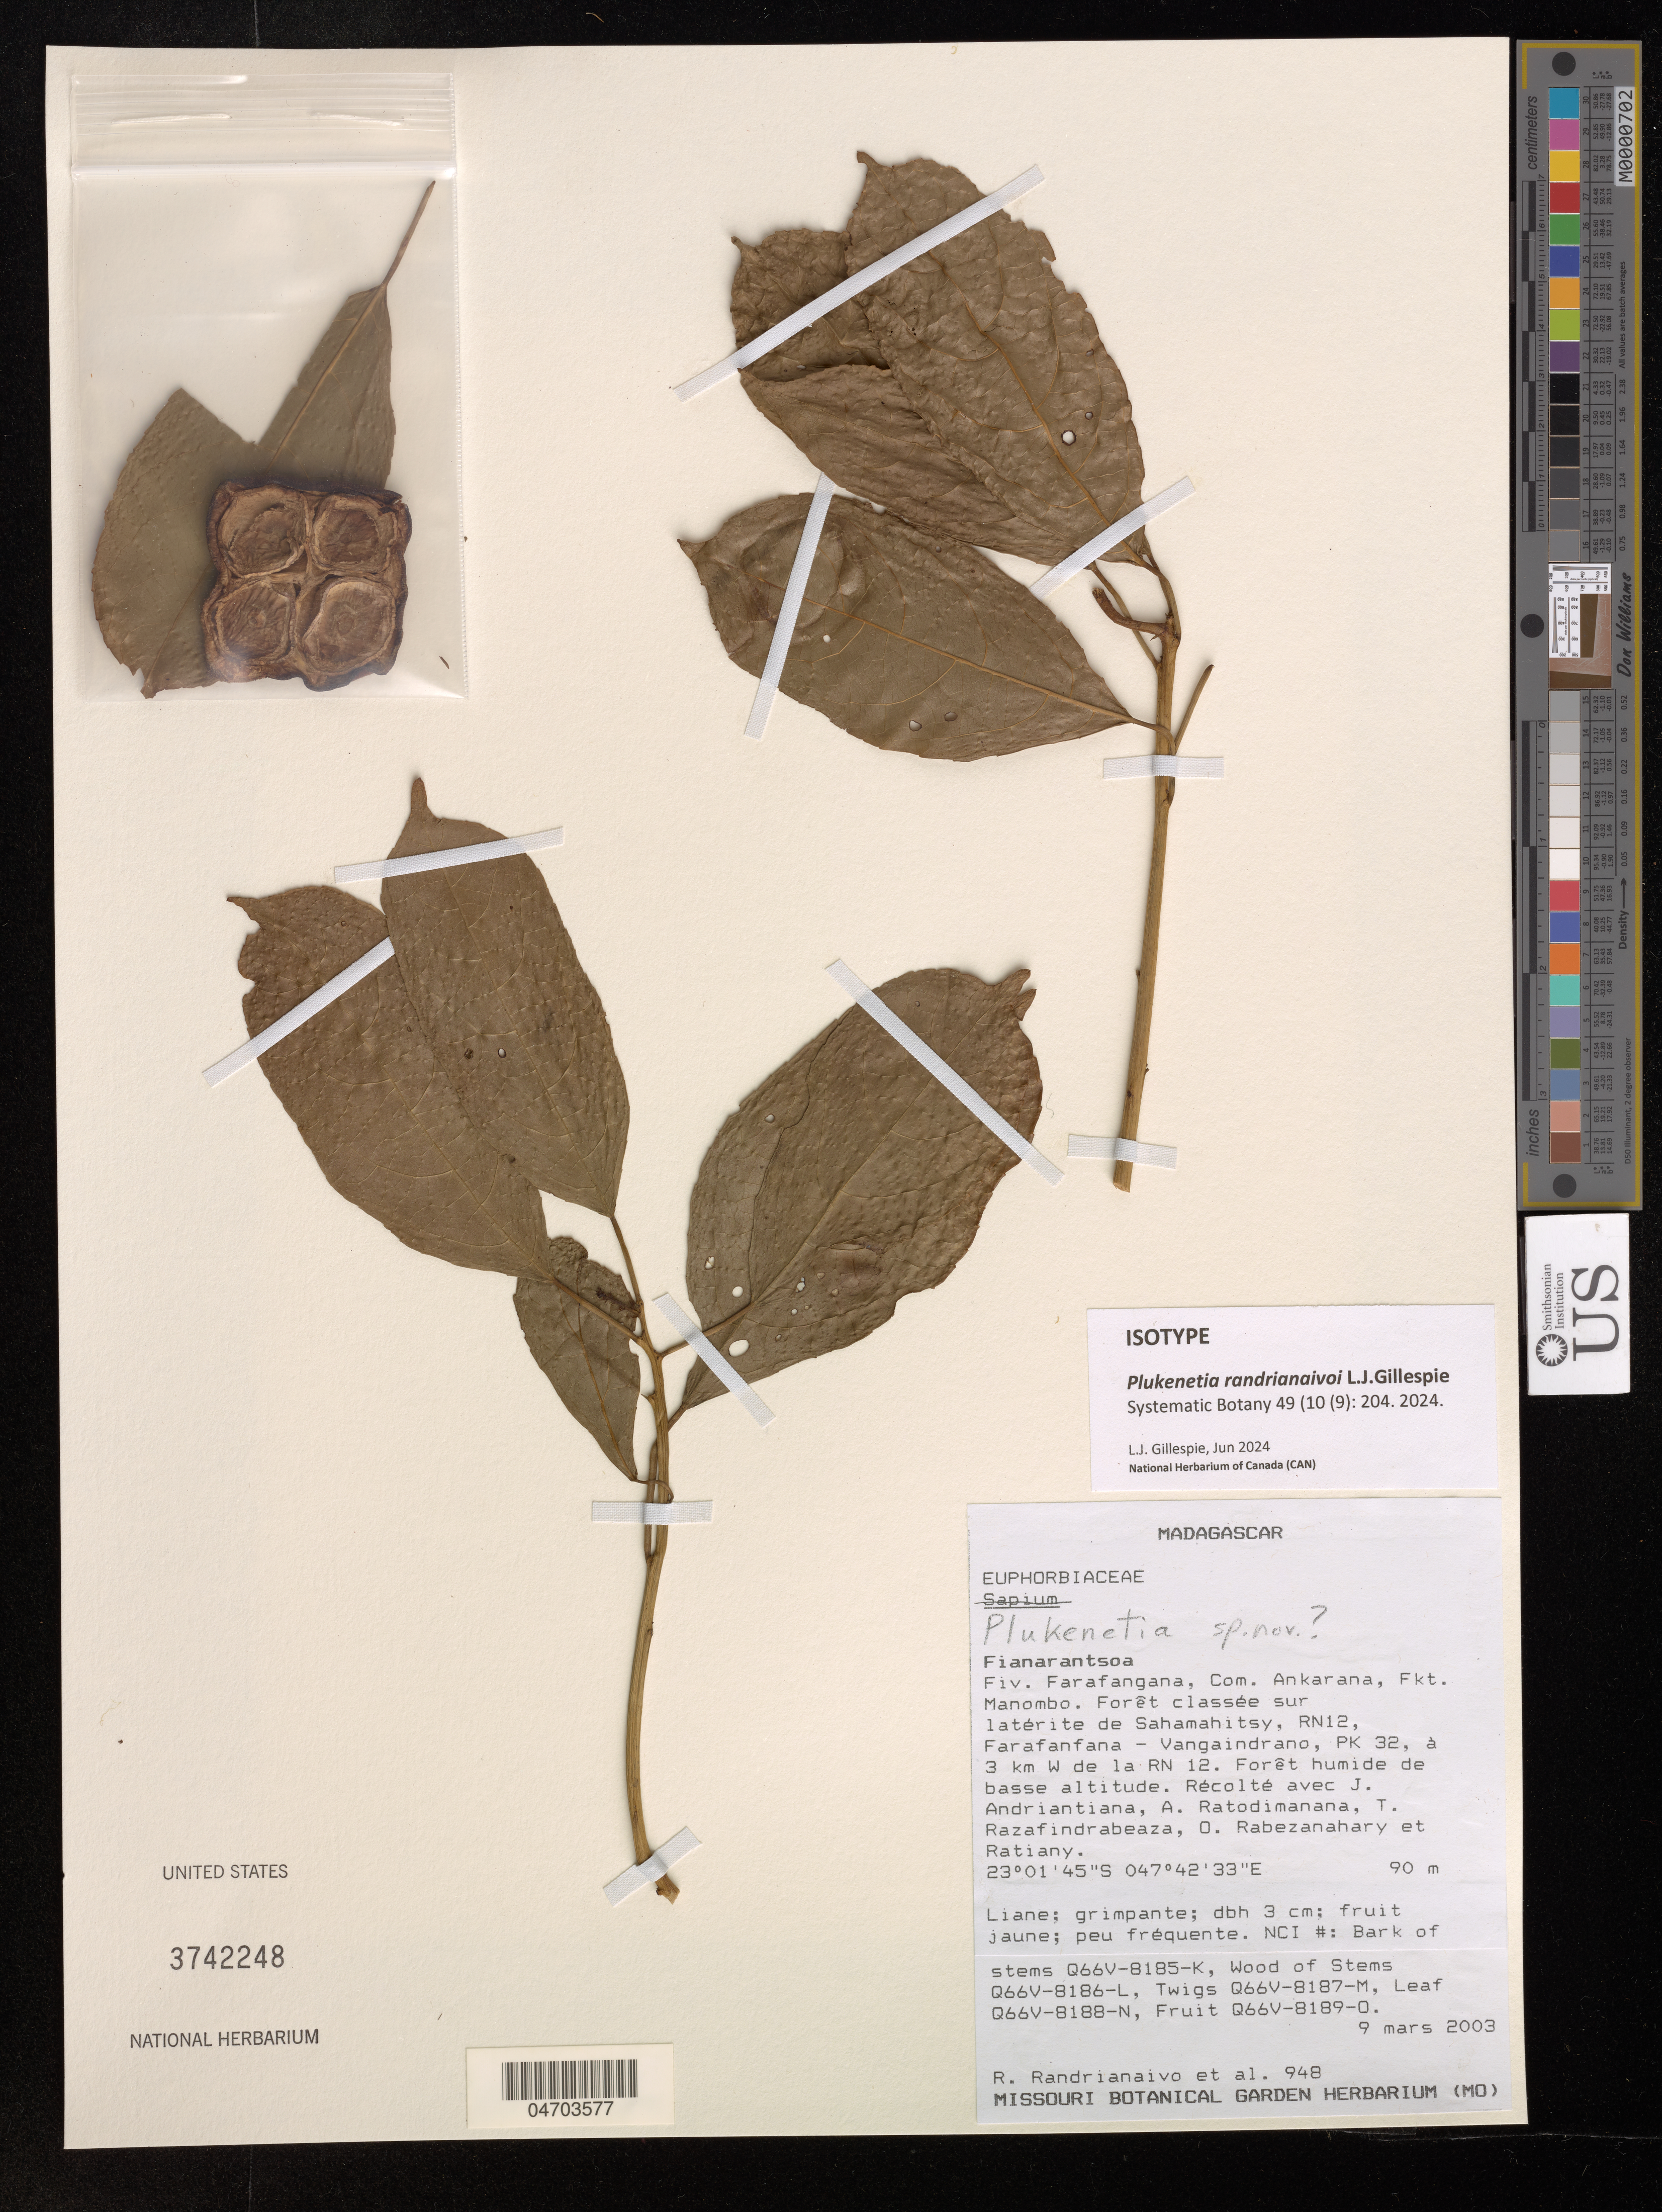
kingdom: Plantae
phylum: Tracheophyta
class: Magnoliopsida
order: Malpighiales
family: Euphorbiaceae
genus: Plukenetia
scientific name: Plukenetia randrianaivoi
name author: L.J. Gillespie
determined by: Gillespie, L. J.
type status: Isotype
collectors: R. Randrianaivo & et al.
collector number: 948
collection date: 2003-03-09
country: Madagascar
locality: Madagascar, Com. Ankarana, Fkt. Manombo.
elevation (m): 90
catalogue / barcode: US 3742248